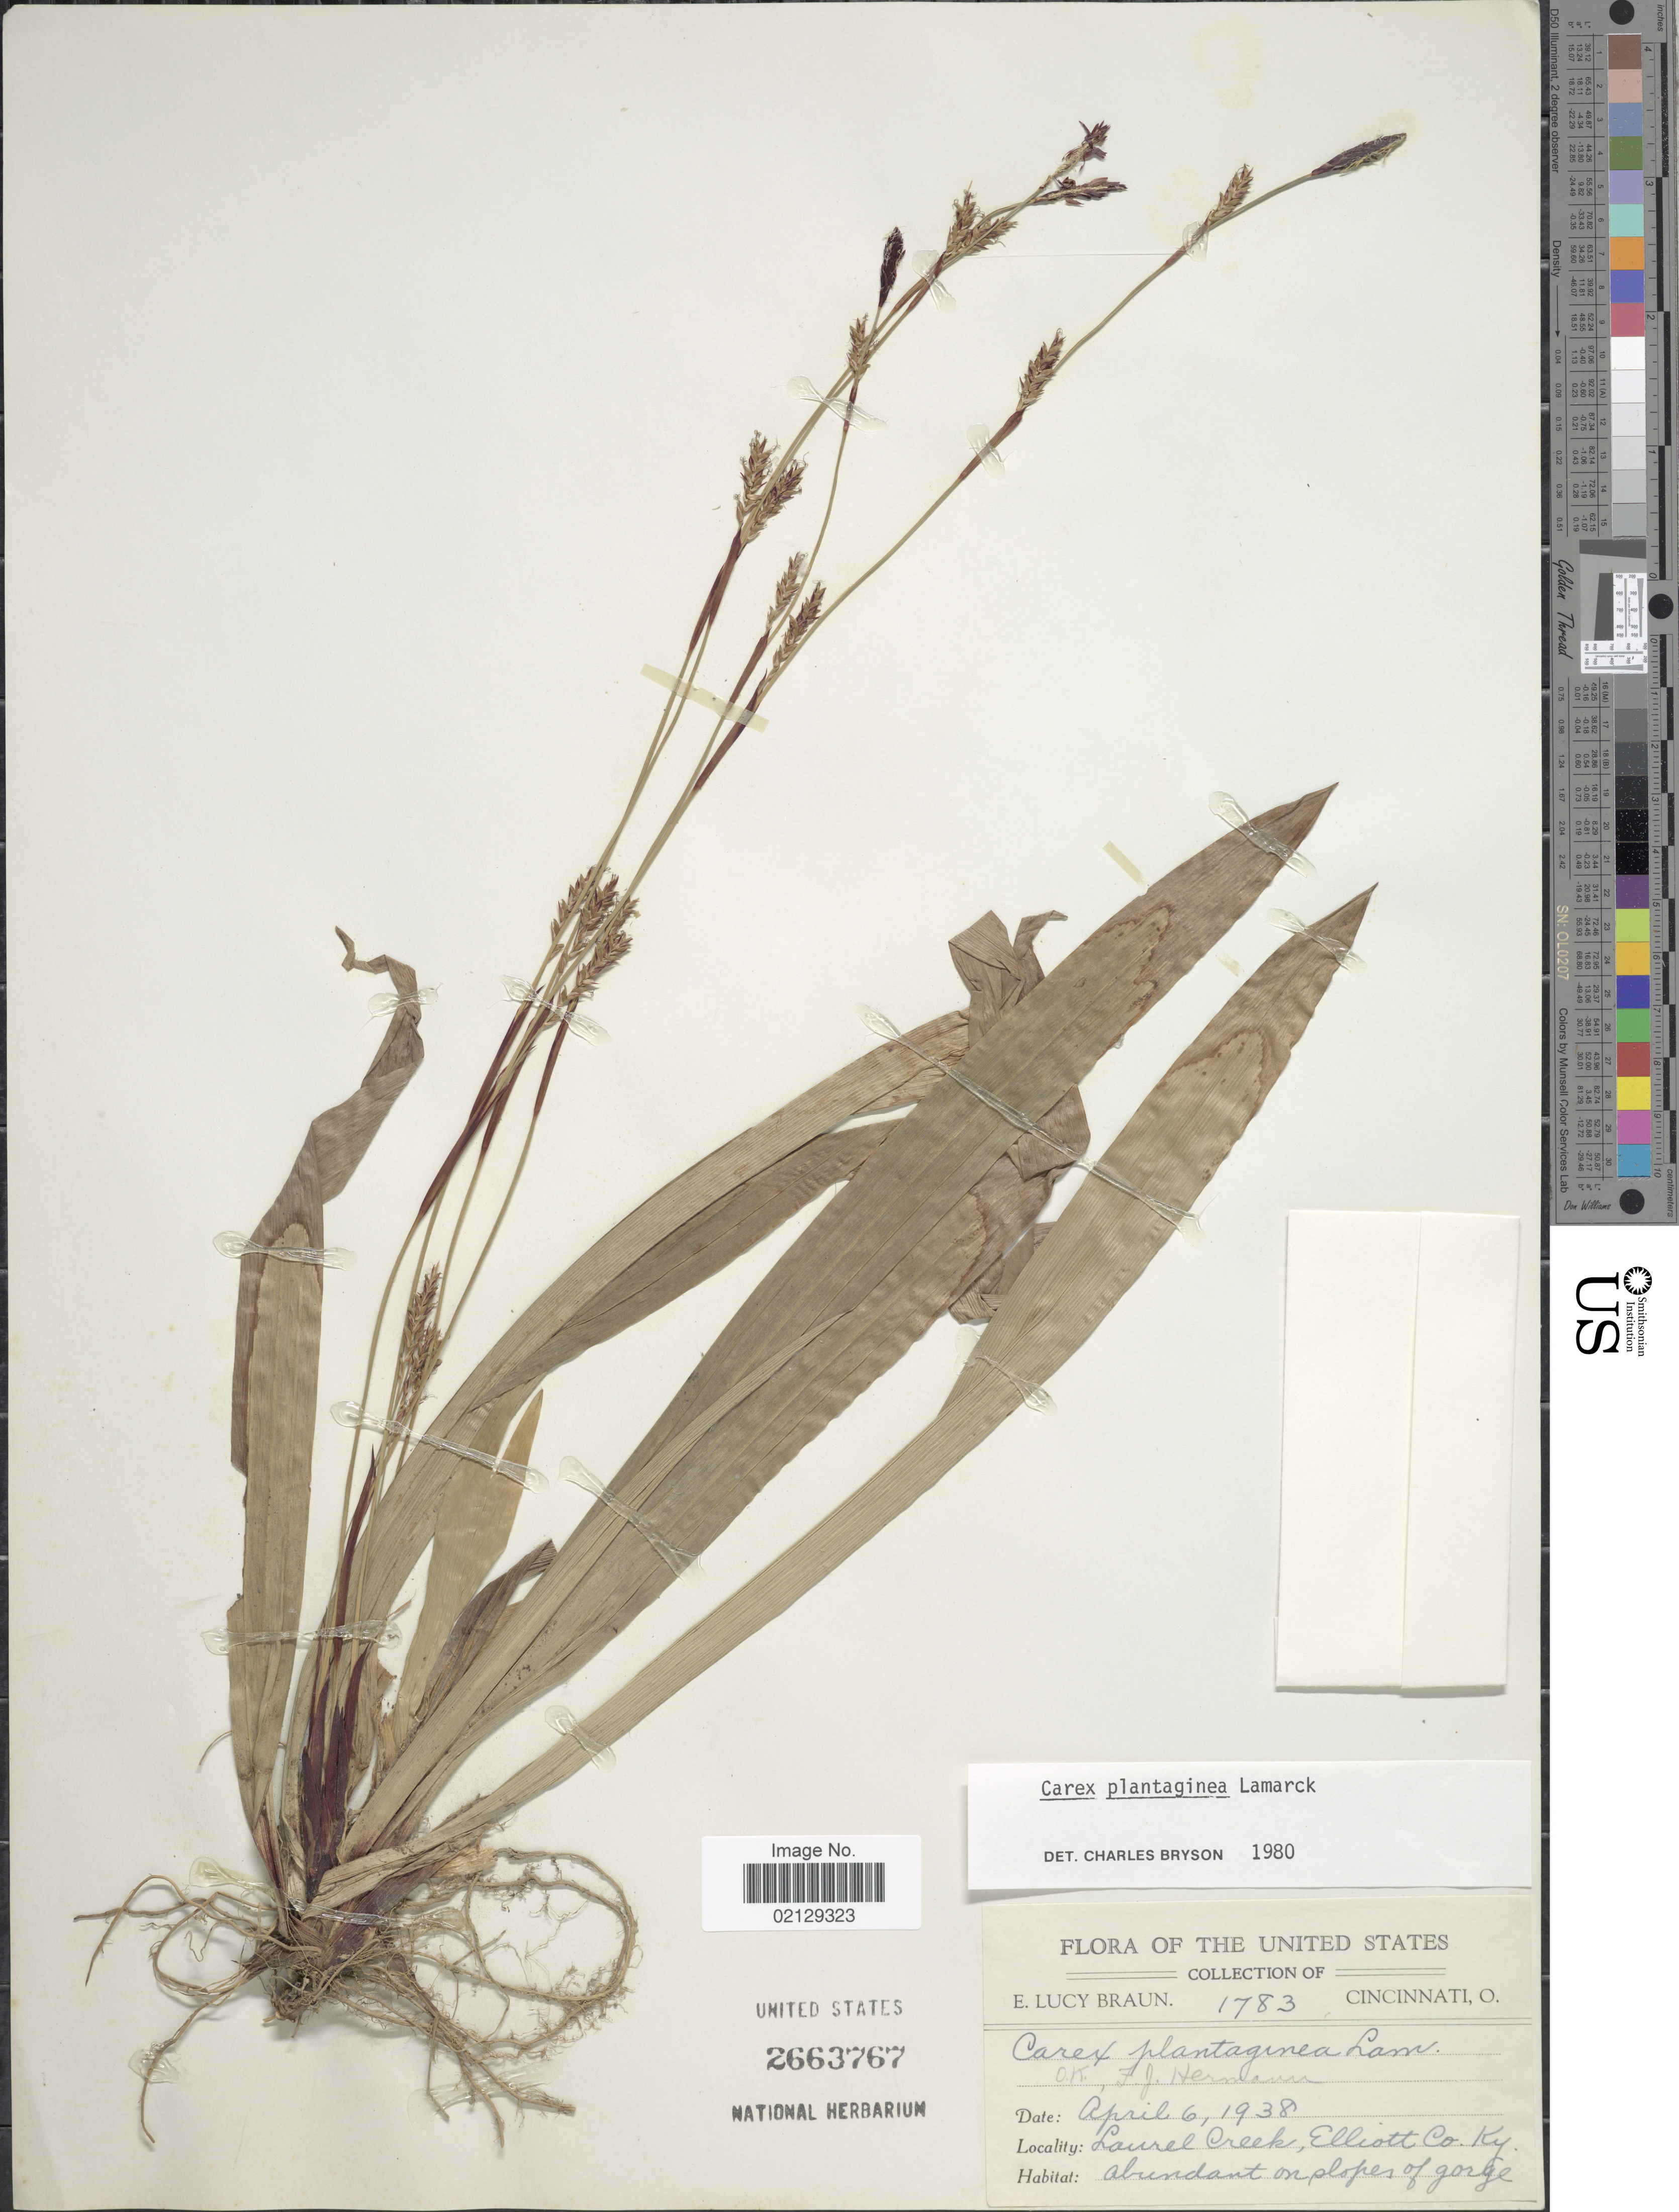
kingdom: Plantae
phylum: Tracheophyta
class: Liliopsida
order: Poales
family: Cyperaceae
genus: Carex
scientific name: Carex plantaginea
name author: Lam.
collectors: E. L. Braun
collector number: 1783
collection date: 1938-04-06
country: United States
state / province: Kentucky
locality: Laurel Creek, Elliott Co. Ky.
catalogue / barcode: US 2663767